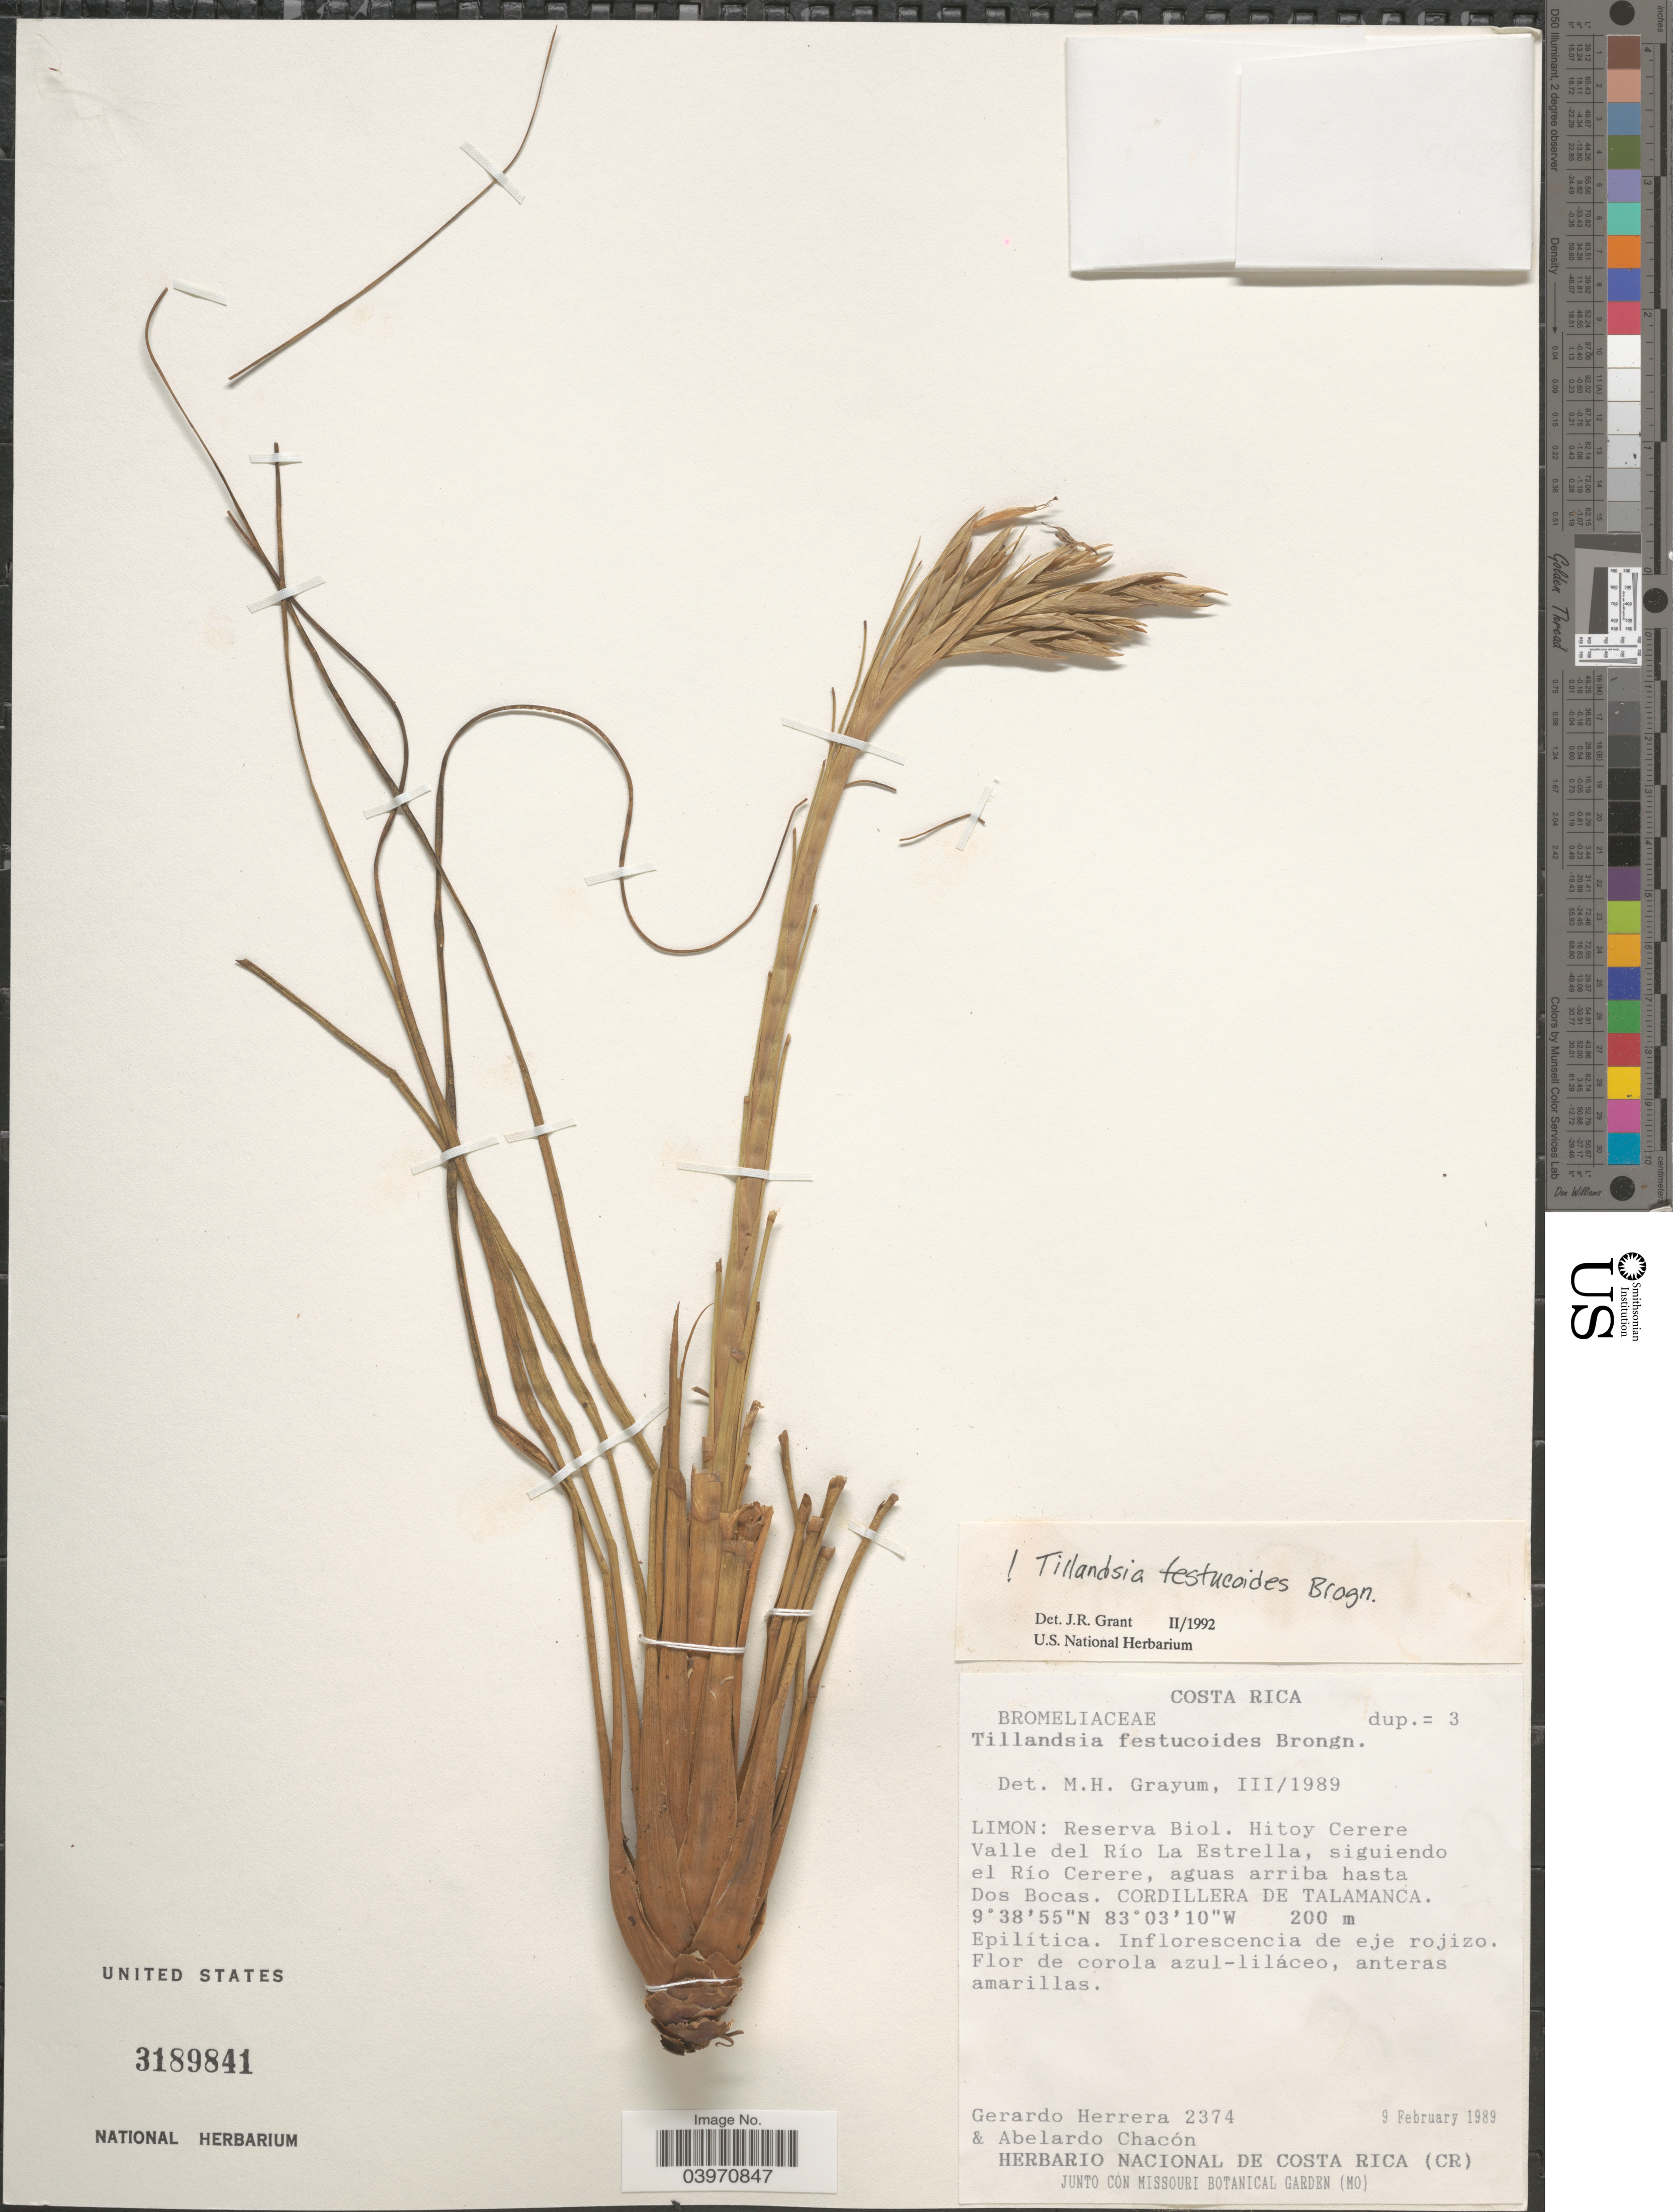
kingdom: Plantae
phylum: Tracheophyta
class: Liliopsida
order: Poales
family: Bromeliaceae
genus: Tillandsia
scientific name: Tillandsia festucoides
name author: Brongn. ex Mez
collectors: G. Herrera & A. Chacon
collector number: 2374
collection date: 1989-02-09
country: Costa Rica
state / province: Limón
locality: Reserva Biol. Hitoy Cerere Valle del Ría La Estrella, siguiendo el Río Cerere, aguas arriba hasta Dos Bocas. Cordillera de Talamanca.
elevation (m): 200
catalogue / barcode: US 3189841